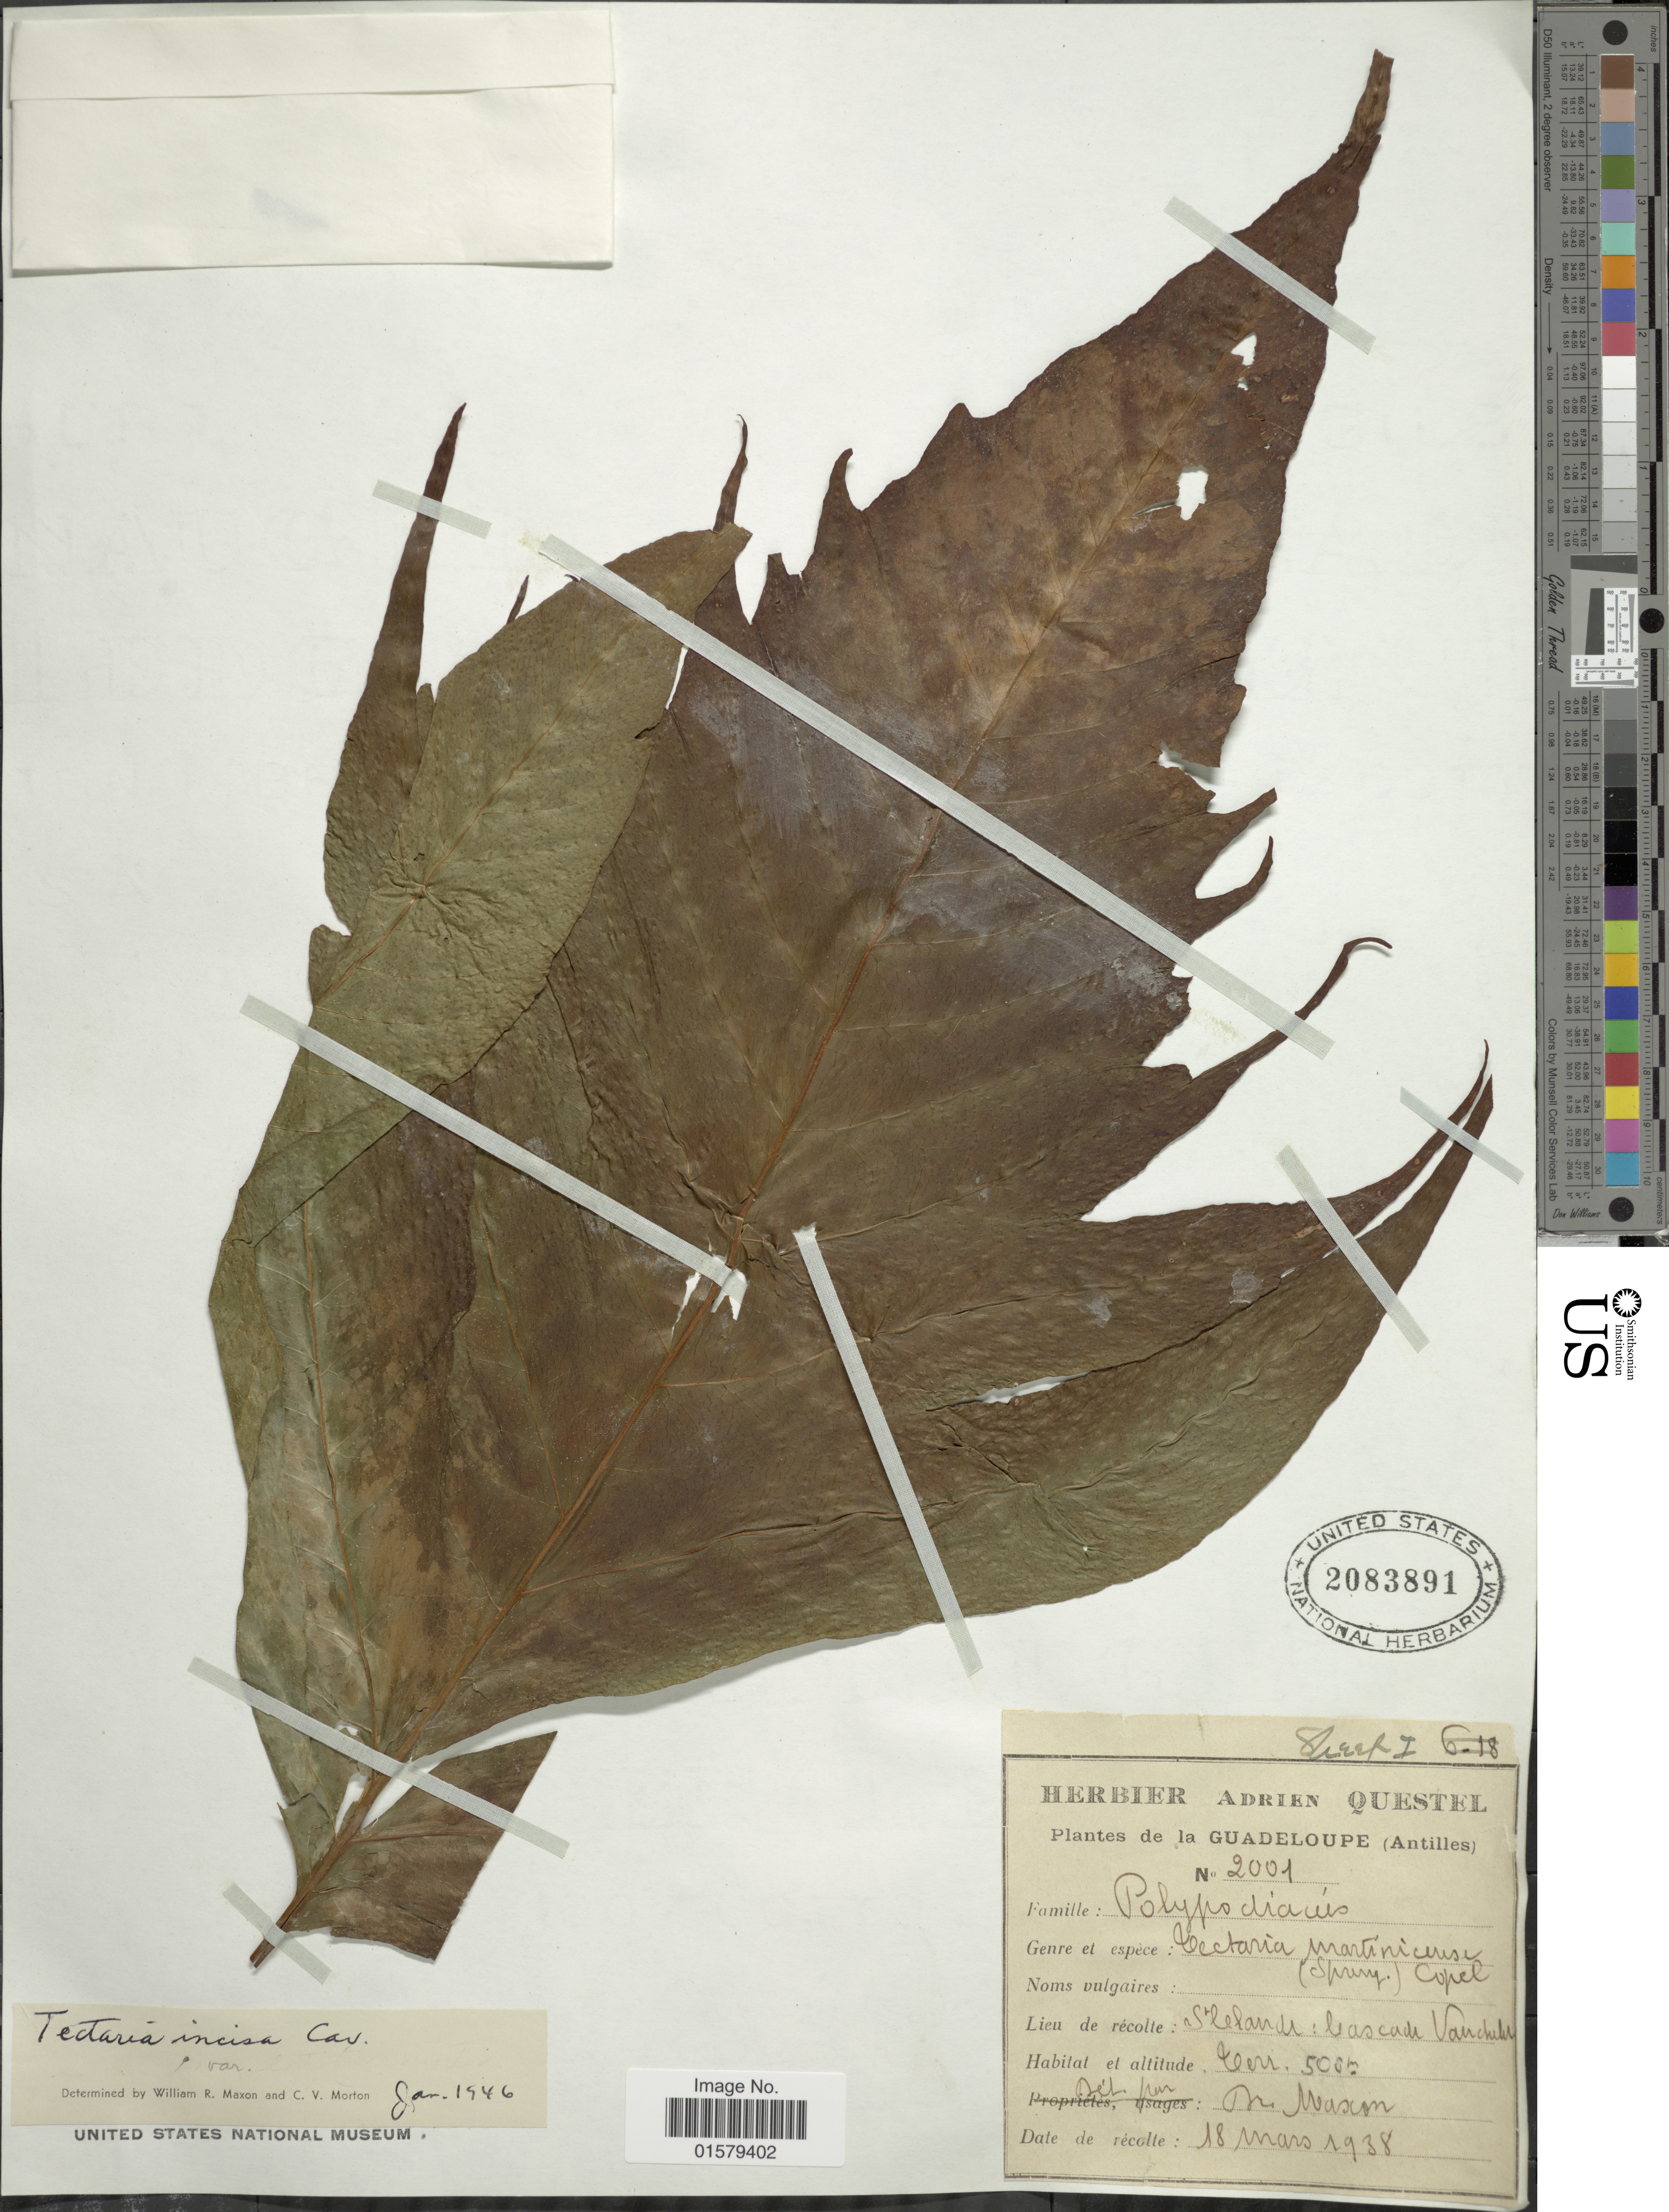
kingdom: Plantae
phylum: Tracheophyta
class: Polypodiopsida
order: Polypodiales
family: Tectariaceae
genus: Tectaria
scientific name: Tectaria incisa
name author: Cav.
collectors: ex herb. A. Questal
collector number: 2001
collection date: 1938-03-18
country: Guadeloupe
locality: St. Claude; Cascade Vauchelet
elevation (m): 500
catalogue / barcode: US 2083891